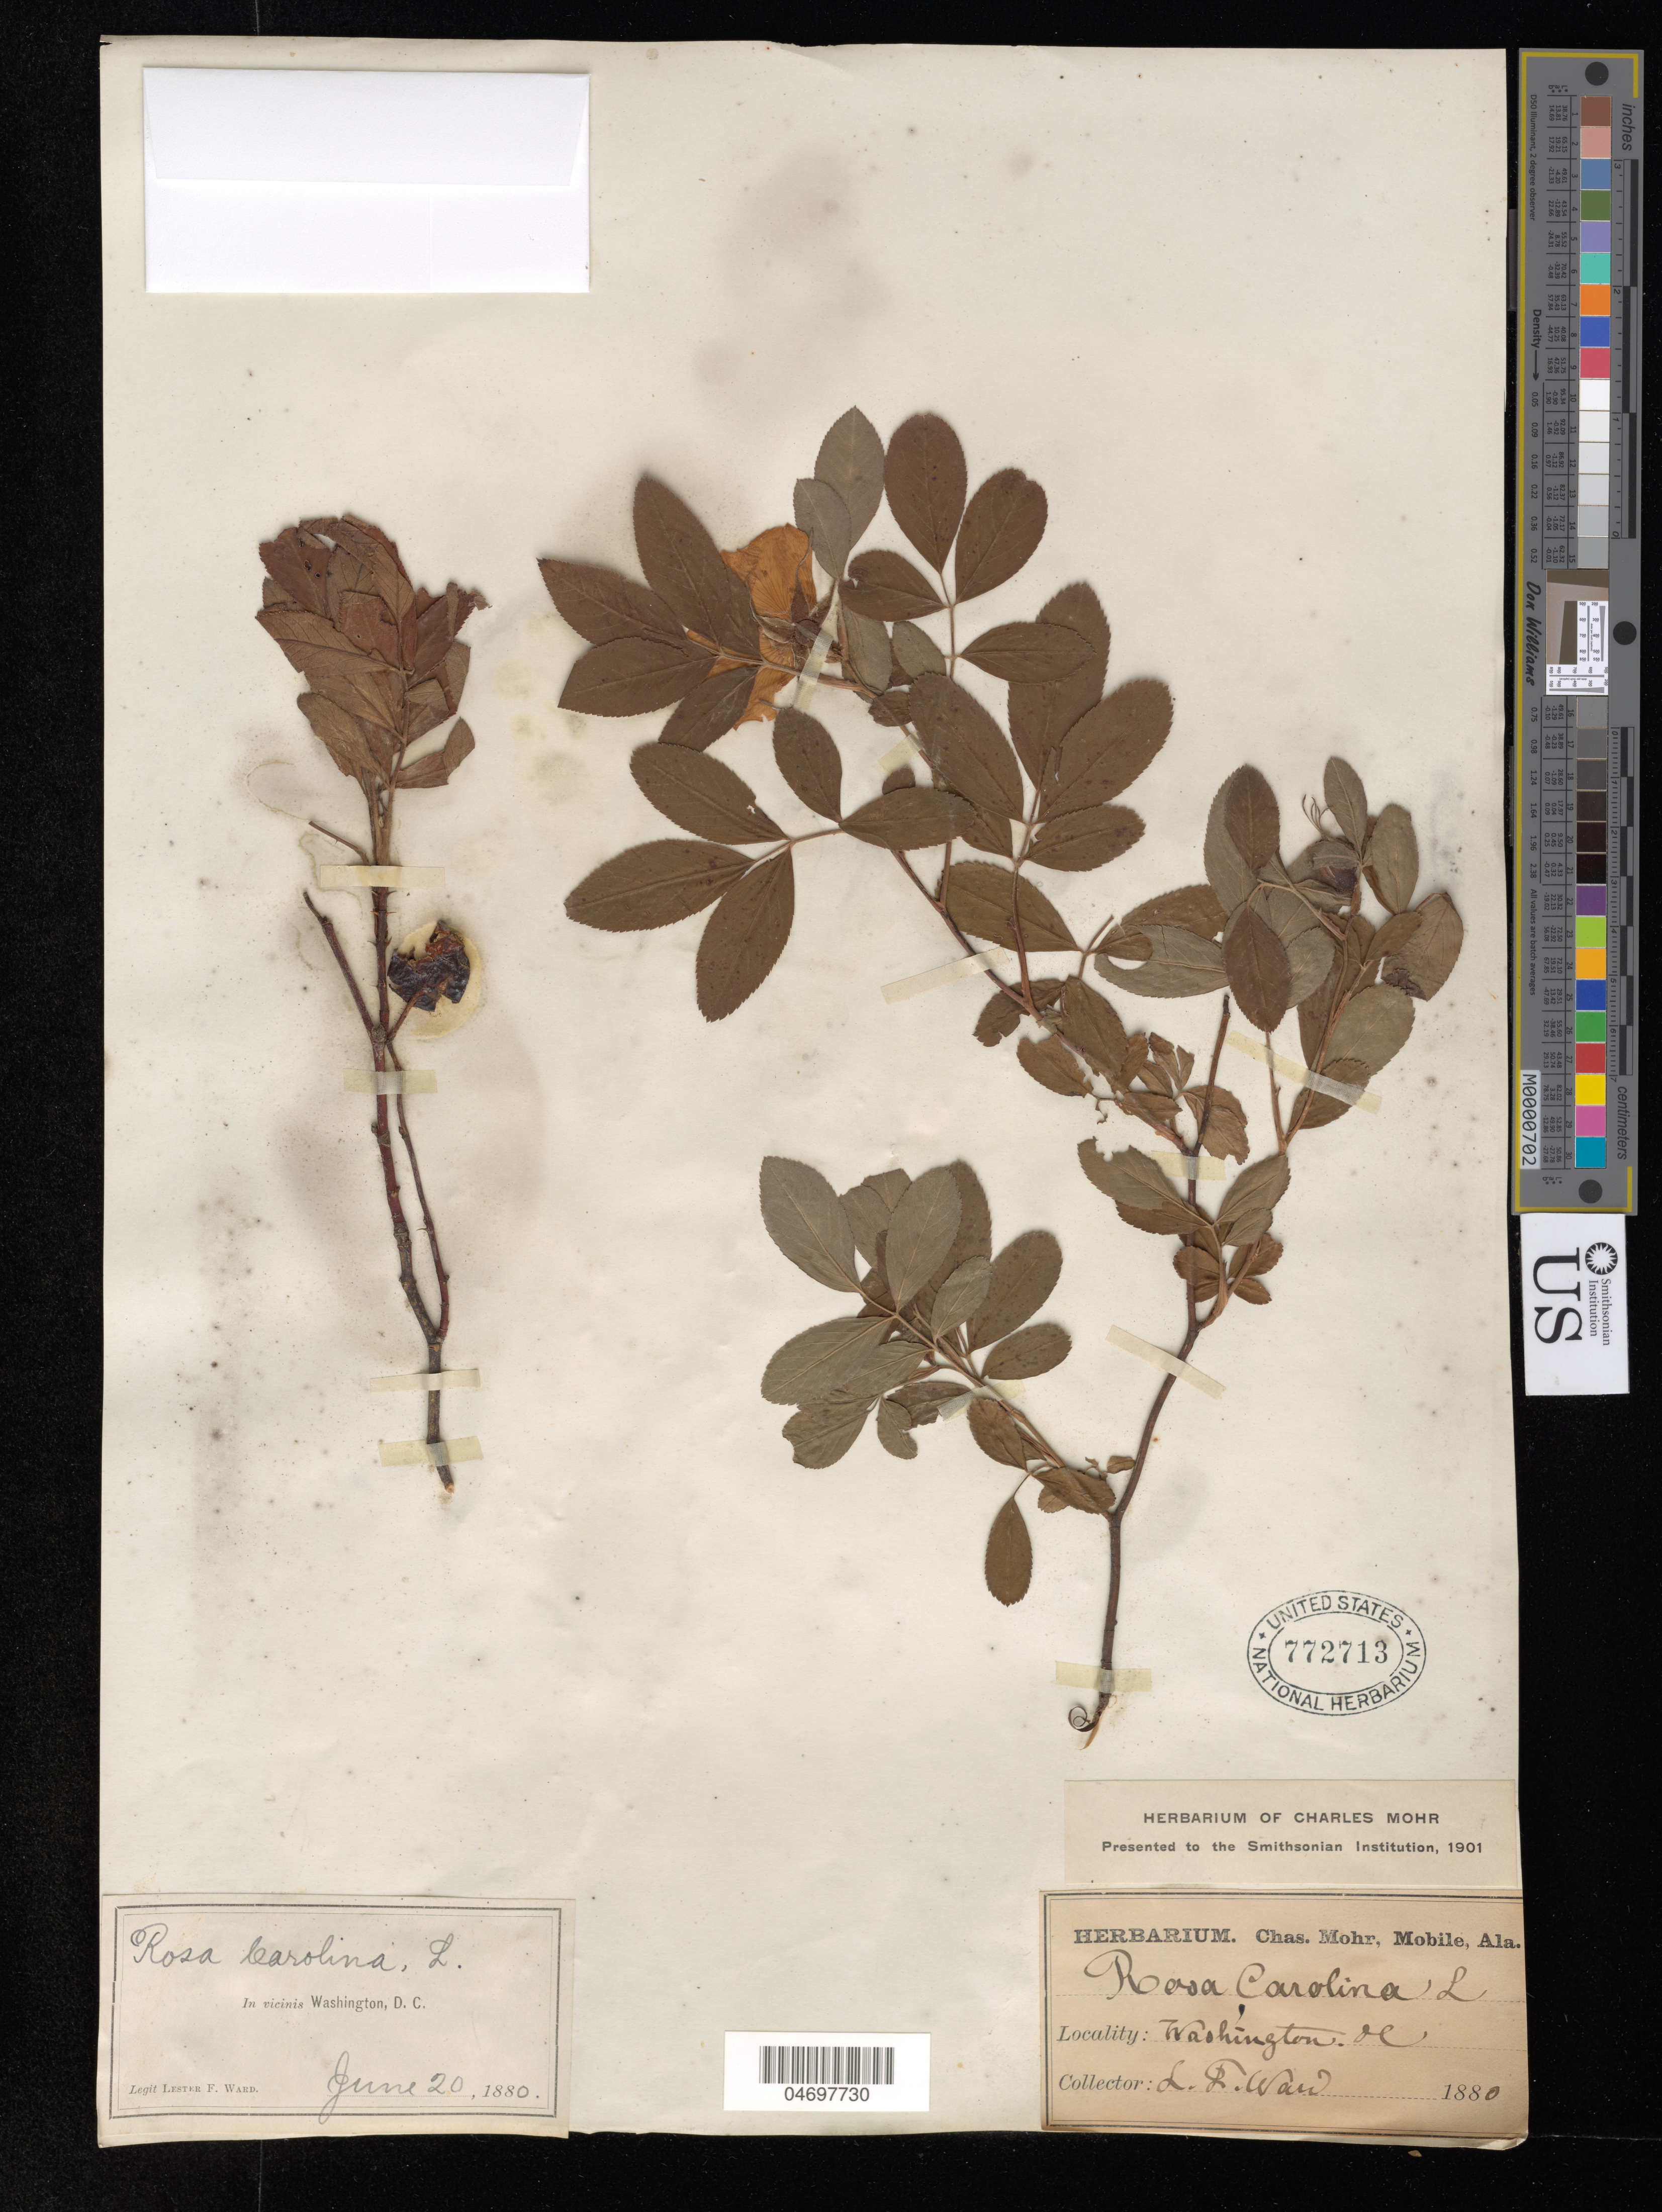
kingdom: Plantae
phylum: Tracheophyta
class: Magnoliopsida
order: Rosales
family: Rosaceae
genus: Rosa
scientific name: Rosa carolina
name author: L.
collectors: L. F. Ward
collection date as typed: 20 Jun 1880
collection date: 1880-06-20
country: United States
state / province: District of Columbia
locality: Washington DC area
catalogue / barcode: US 772713